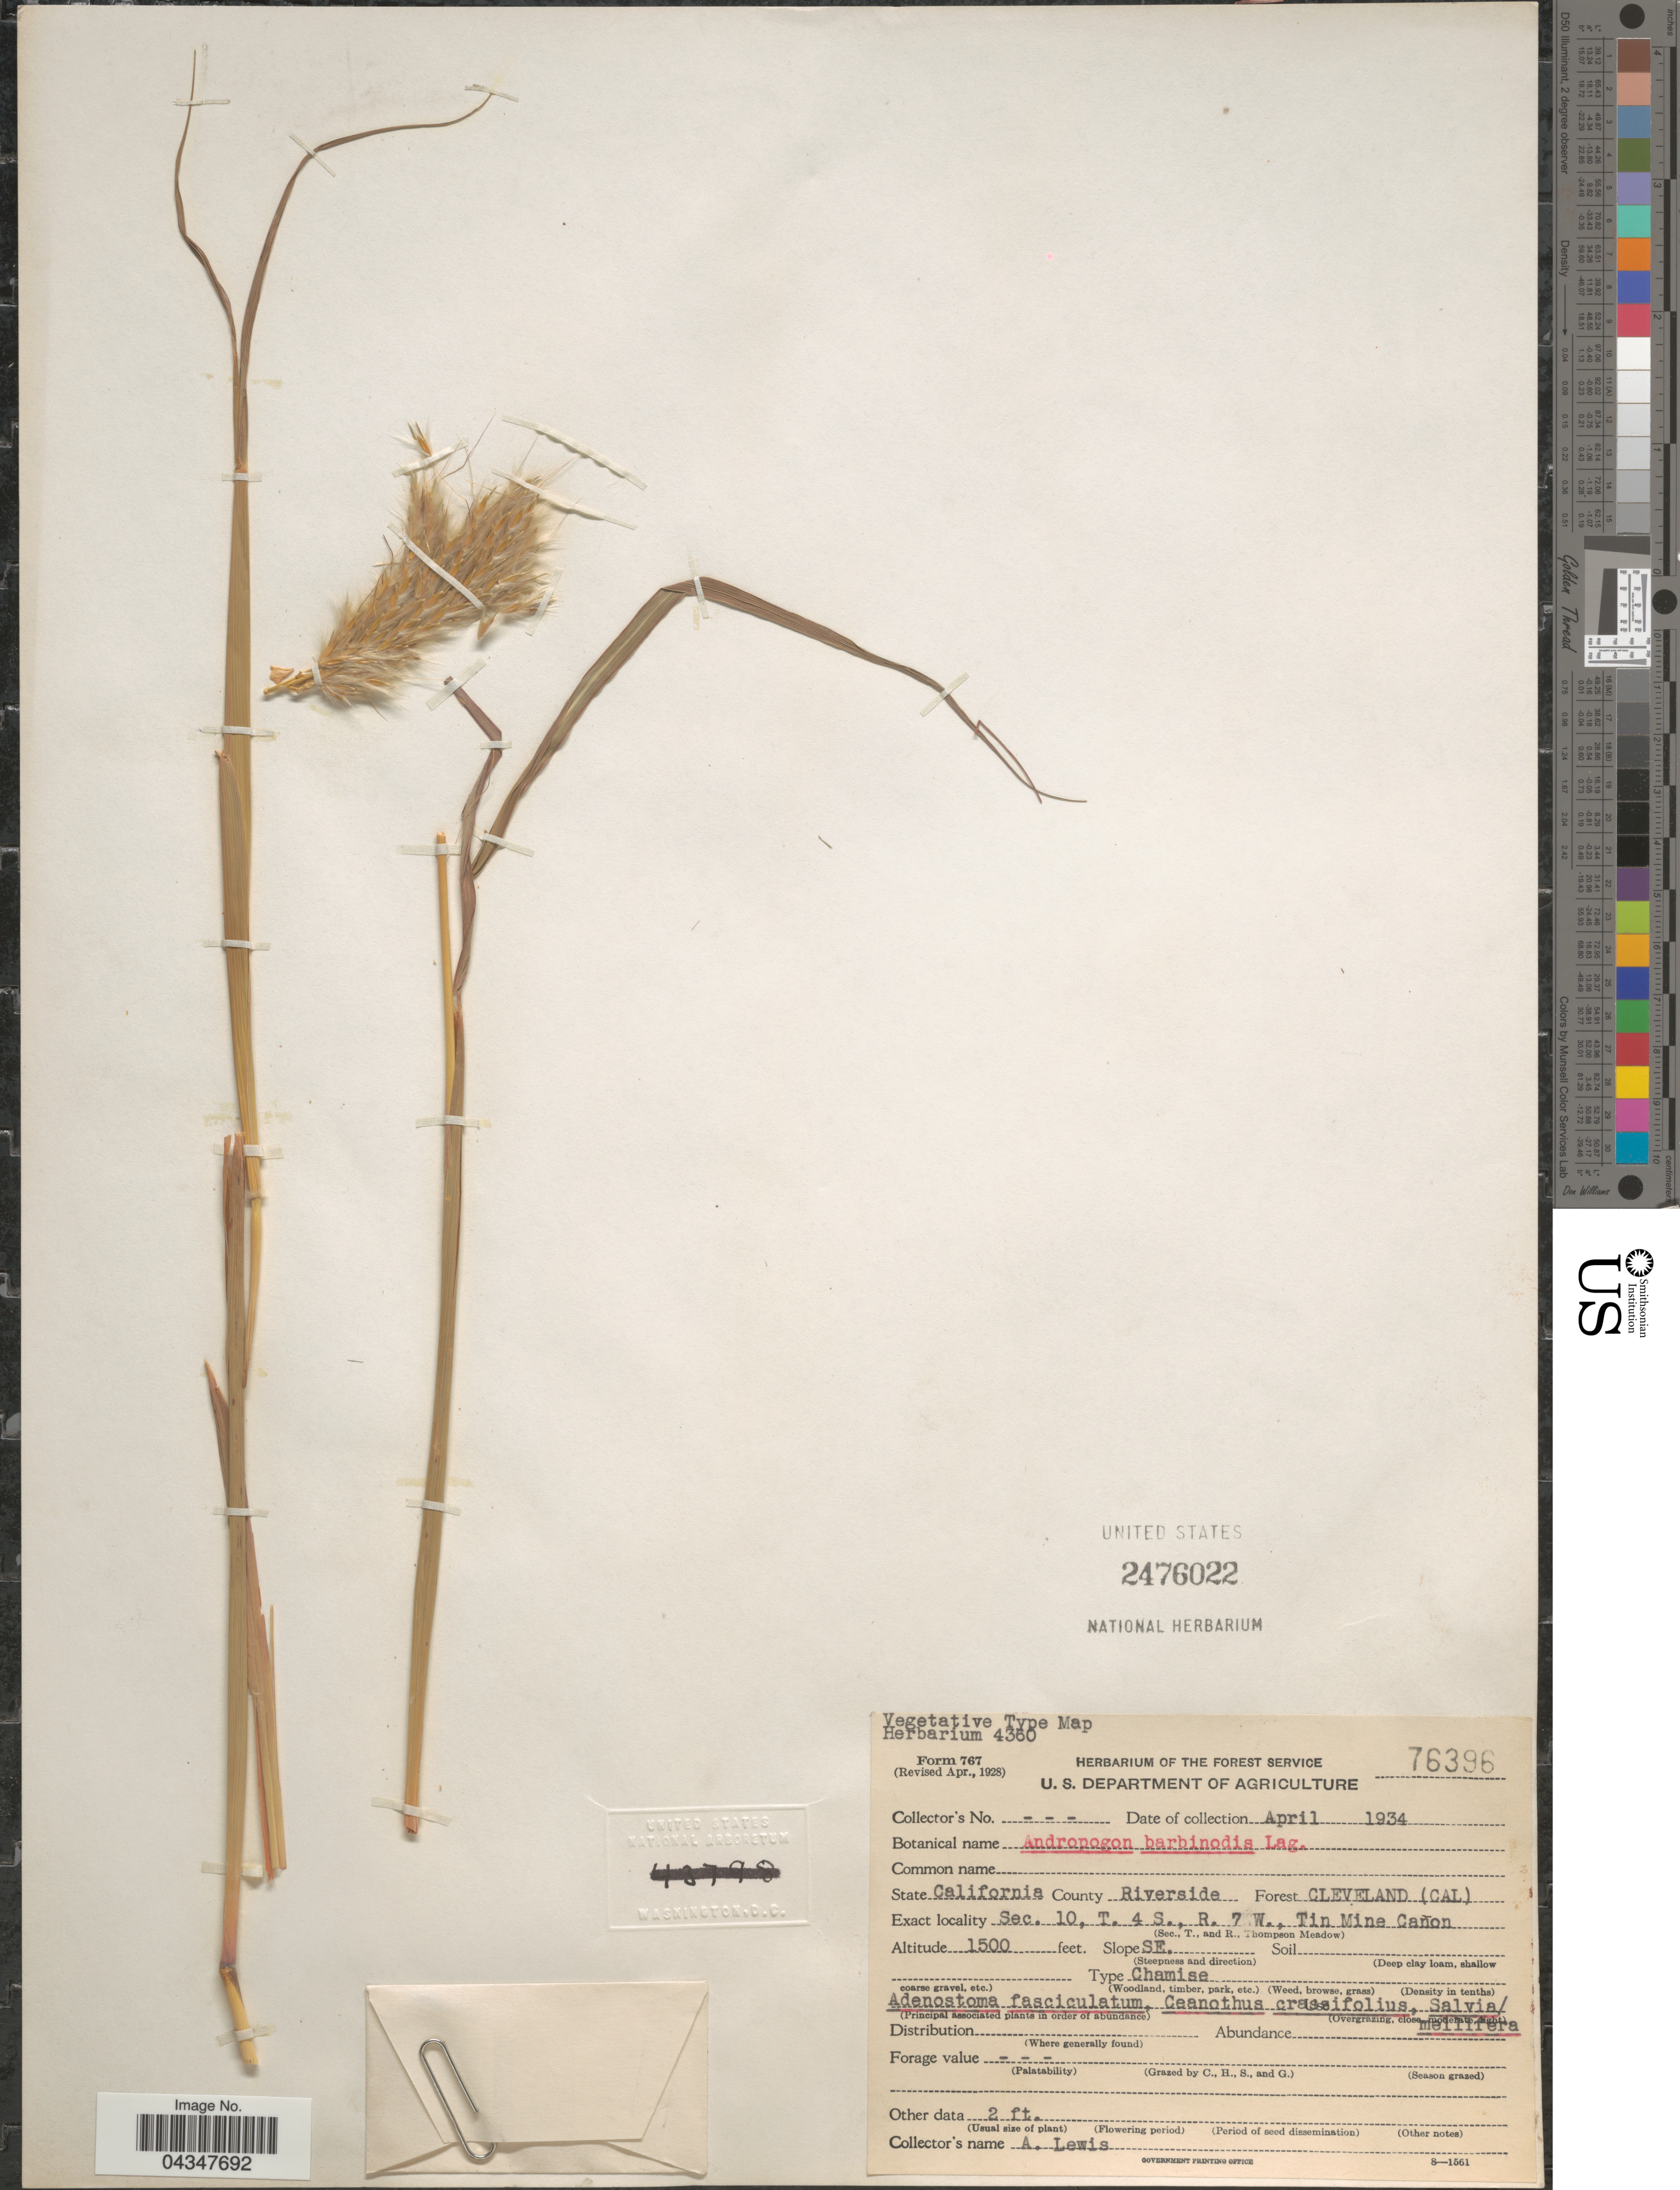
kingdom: Plantae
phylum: Tracheophyta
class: Liliopsida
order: Poales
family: Poaceae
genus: Bothriochloa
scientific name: Bothriochloa barbinodis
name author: (Lag.) Herter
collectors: A. Lewis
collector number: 76396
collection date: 1934-04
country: United States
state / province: California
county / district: Riverside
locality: County Riverside. Forest Cleveland. Sec. 10, T. 4 S., R. 7 W., Tin Mine Cañon.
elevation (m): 457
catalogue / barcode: US 2476022